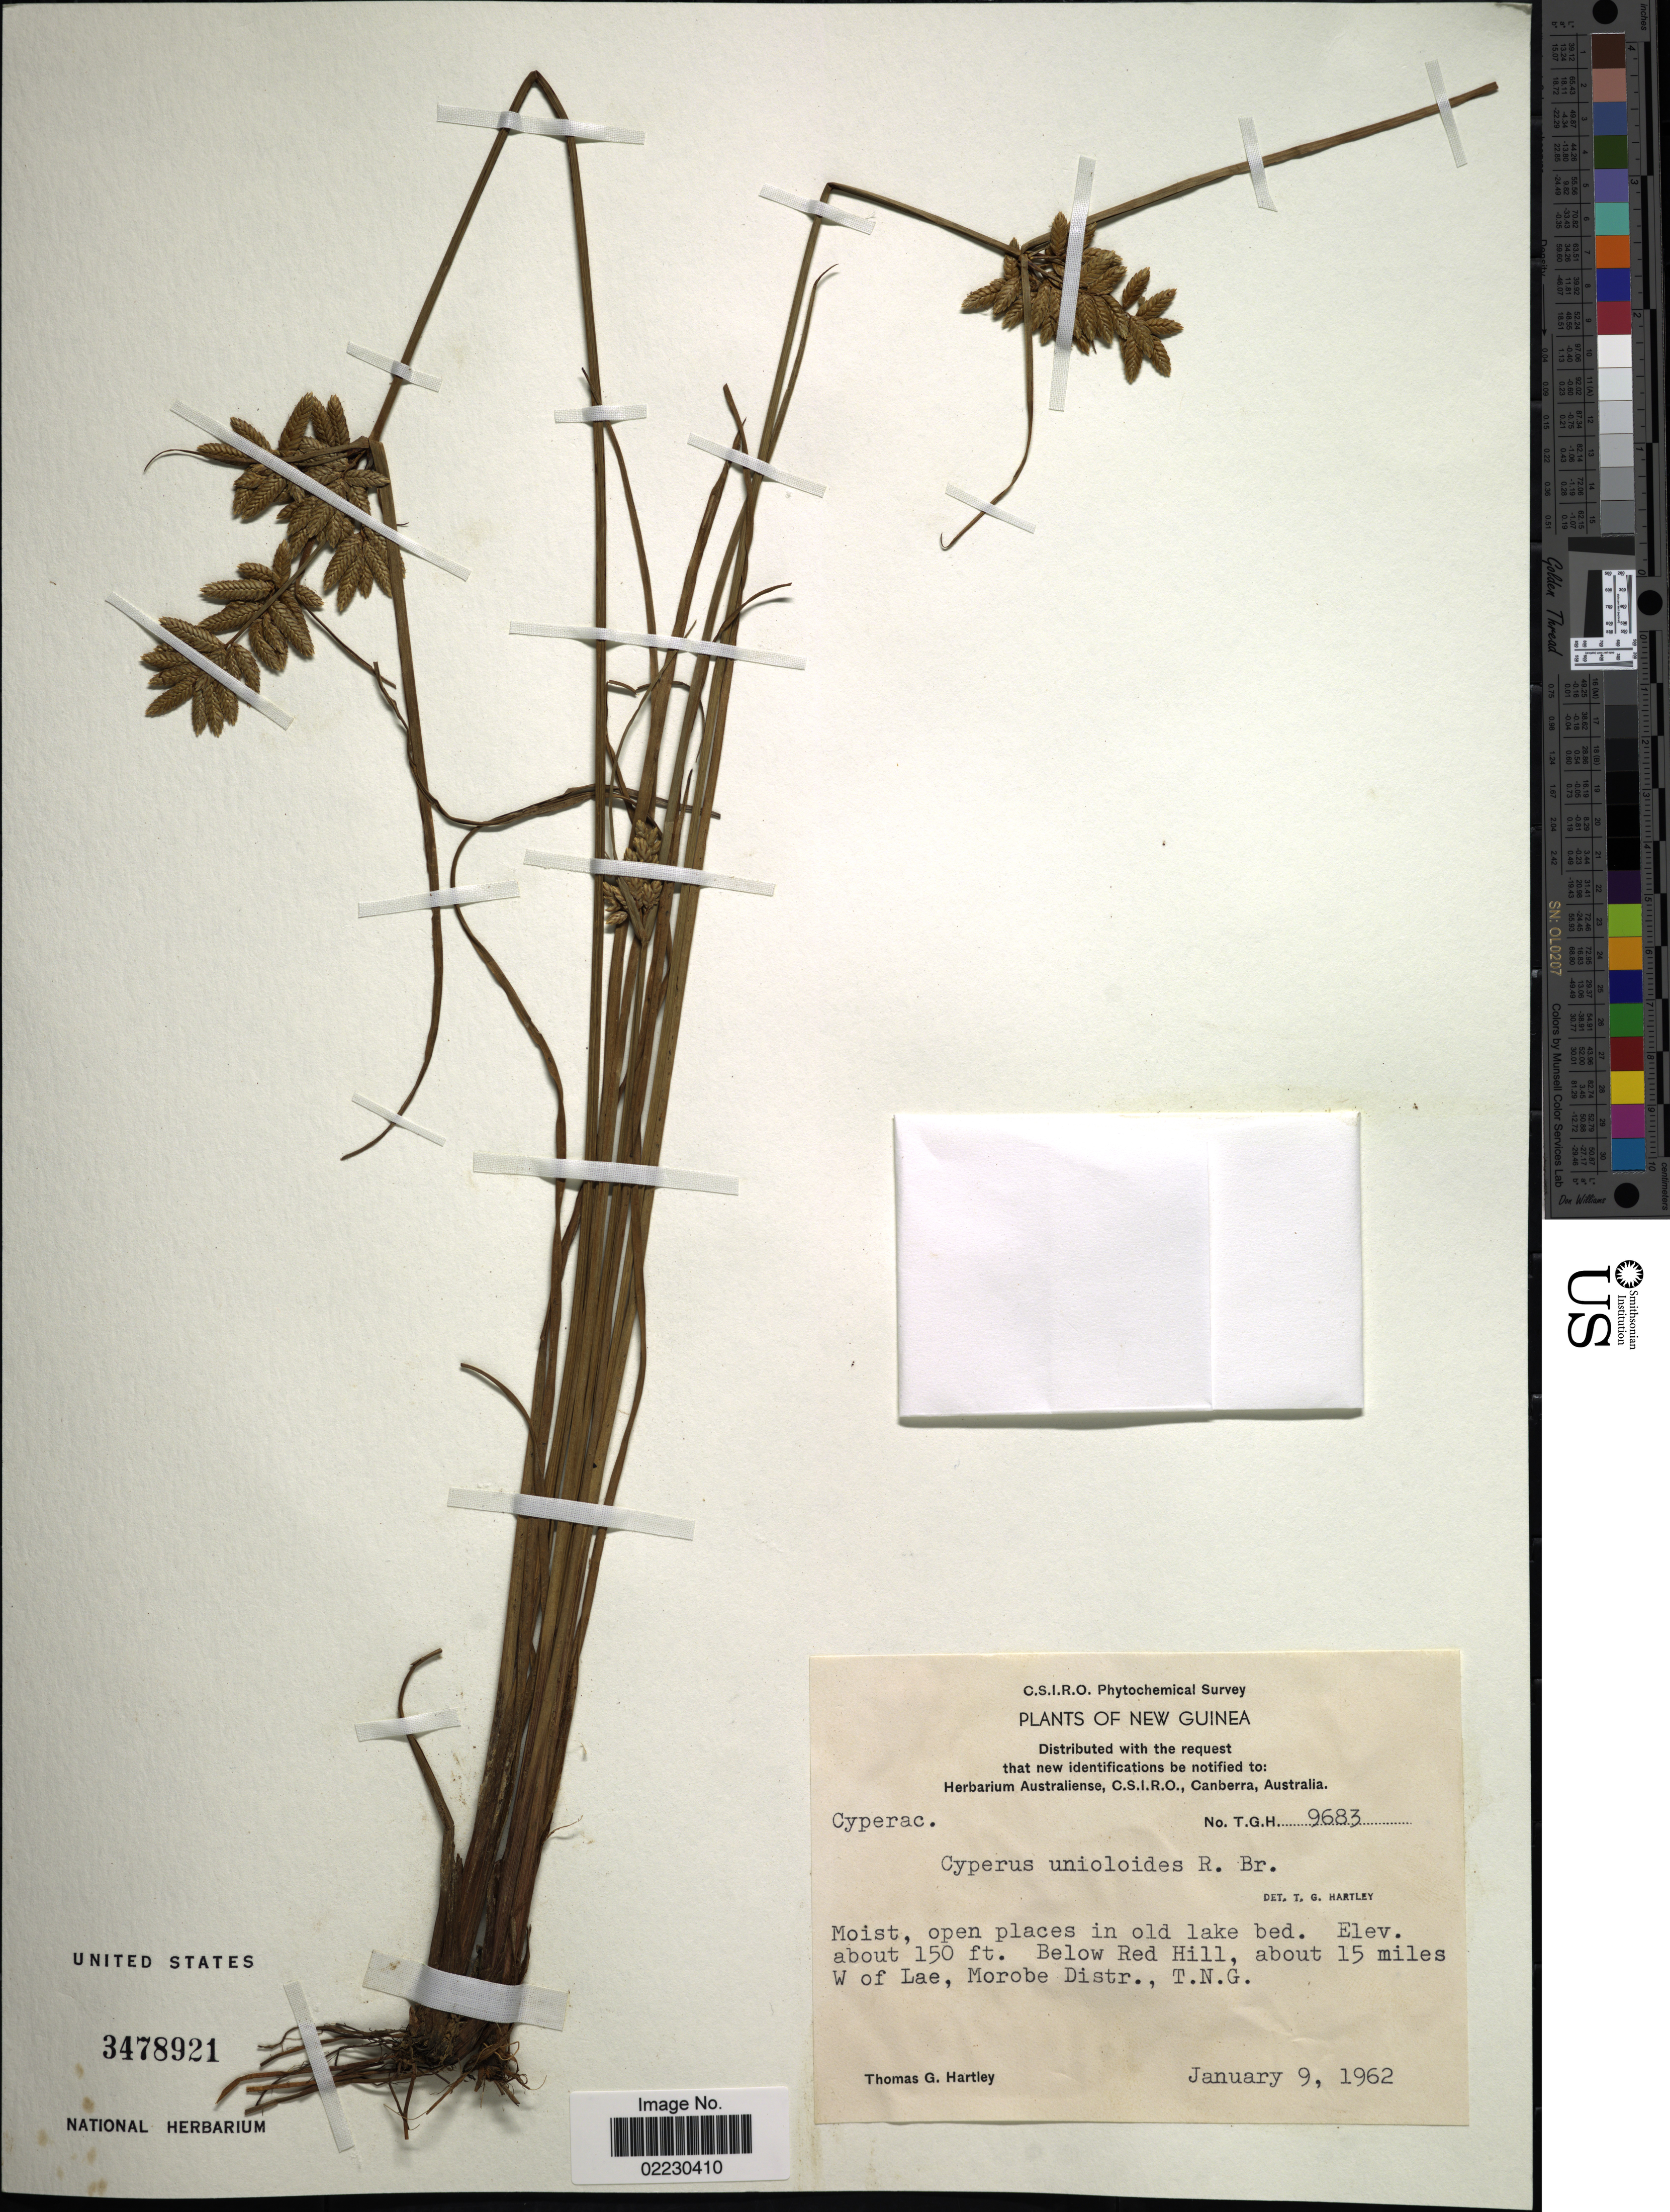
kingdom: Plantae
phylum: Tracheophyta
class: Liliopsida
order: Poales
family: Cyperaceae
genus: Cyperus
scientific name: Cyperus unioloides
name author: R. Br.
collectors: T. G. Hartley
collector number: T. G. H. 9683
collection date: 1962-01-09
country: Papua New Guinea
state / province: Morobe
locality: Below Red Hill, about 15 miles W of Lae, Morobe Distr., T.N.G., New Guinea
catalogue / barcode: US 3478921